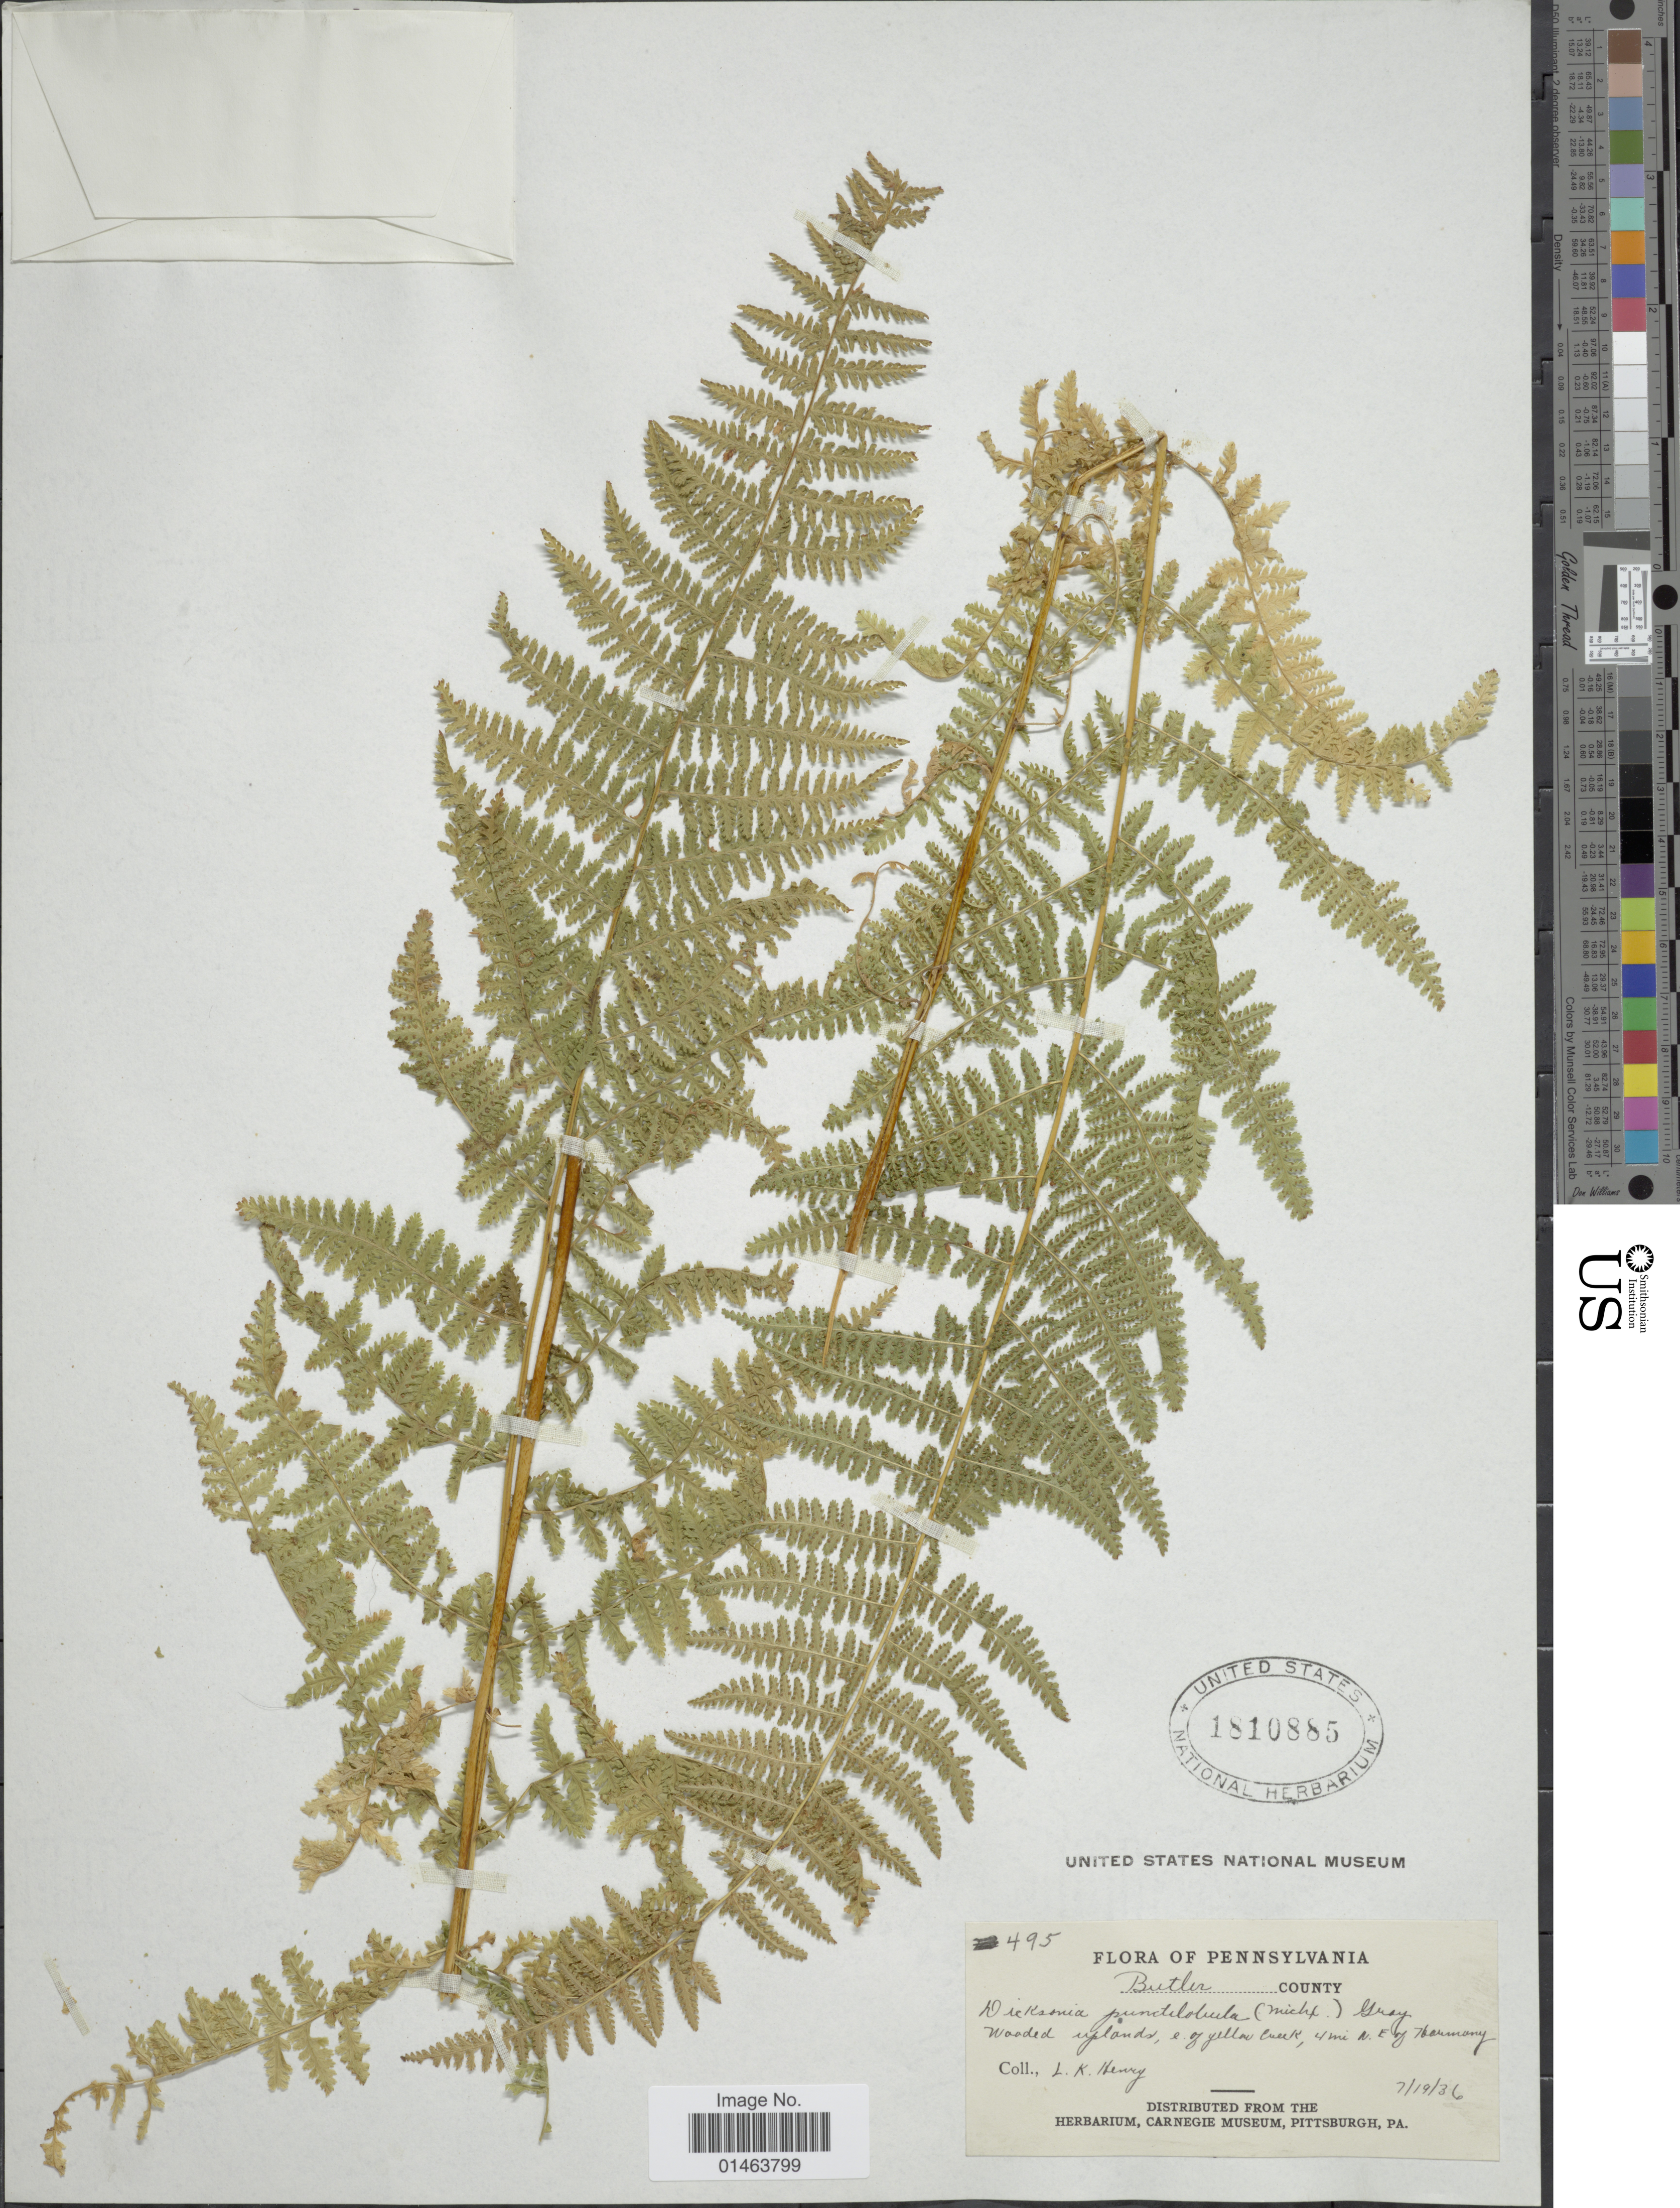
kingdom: Plantae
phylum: Tracheophyta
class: Polypodiopsida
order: Polypodiales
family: Dennstaedtiaceae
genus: Dennstaedtia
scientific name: Dennstaedtia punctilobula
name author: (Michx.) T. Moore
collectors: L. K. Henry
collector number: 495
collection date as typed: Transcribed d/m/y: 19/7/36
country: United States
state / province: Pennsylvania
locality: Pennsylvania, Butler County, wooded upland, e. of yellow creek, 4 mi. N.E. of Harmony.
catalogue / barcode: US 1810885